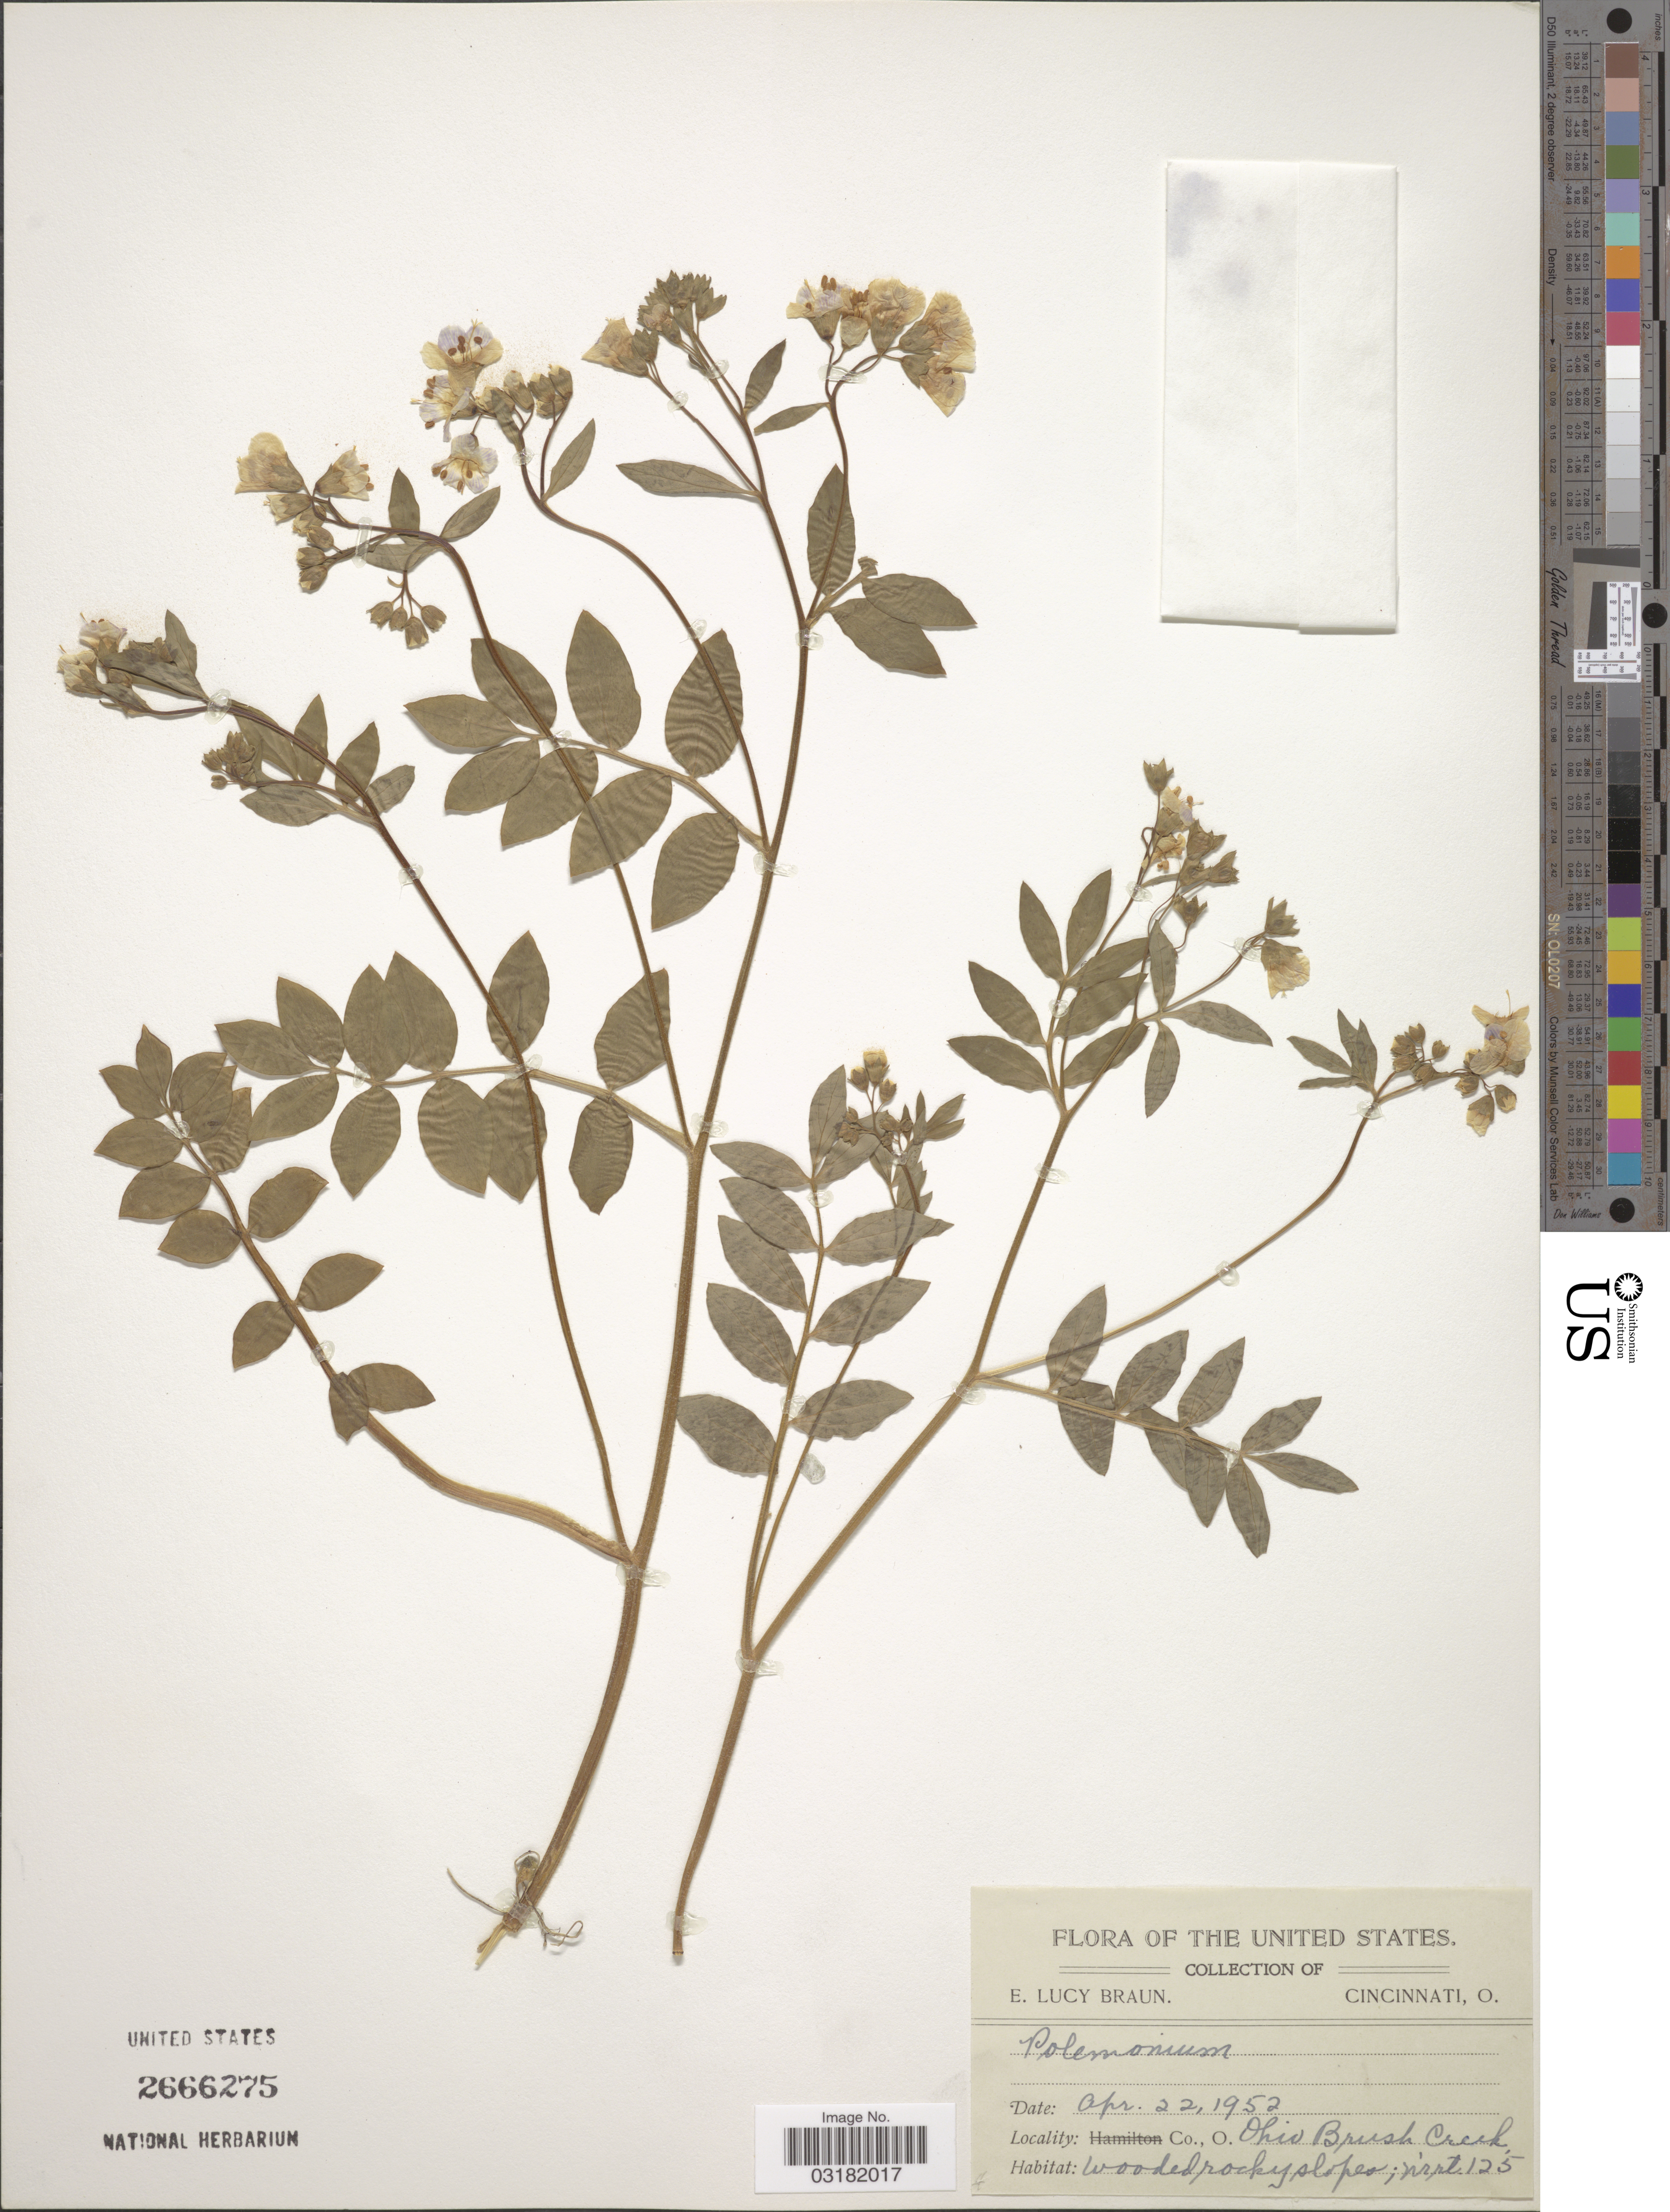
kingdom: Plantae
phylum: Tracheophyta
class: Magnoliopsida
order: Ericales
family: Polemoniaceae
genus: Polemonium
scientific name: Polemonium sp.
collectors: E. L. Braun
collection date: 1952-04-22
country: United States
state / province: Ohio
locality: Ohio Brush Creek, wooded rocky slopes; nr rt. 125.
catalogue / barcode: US 2666275